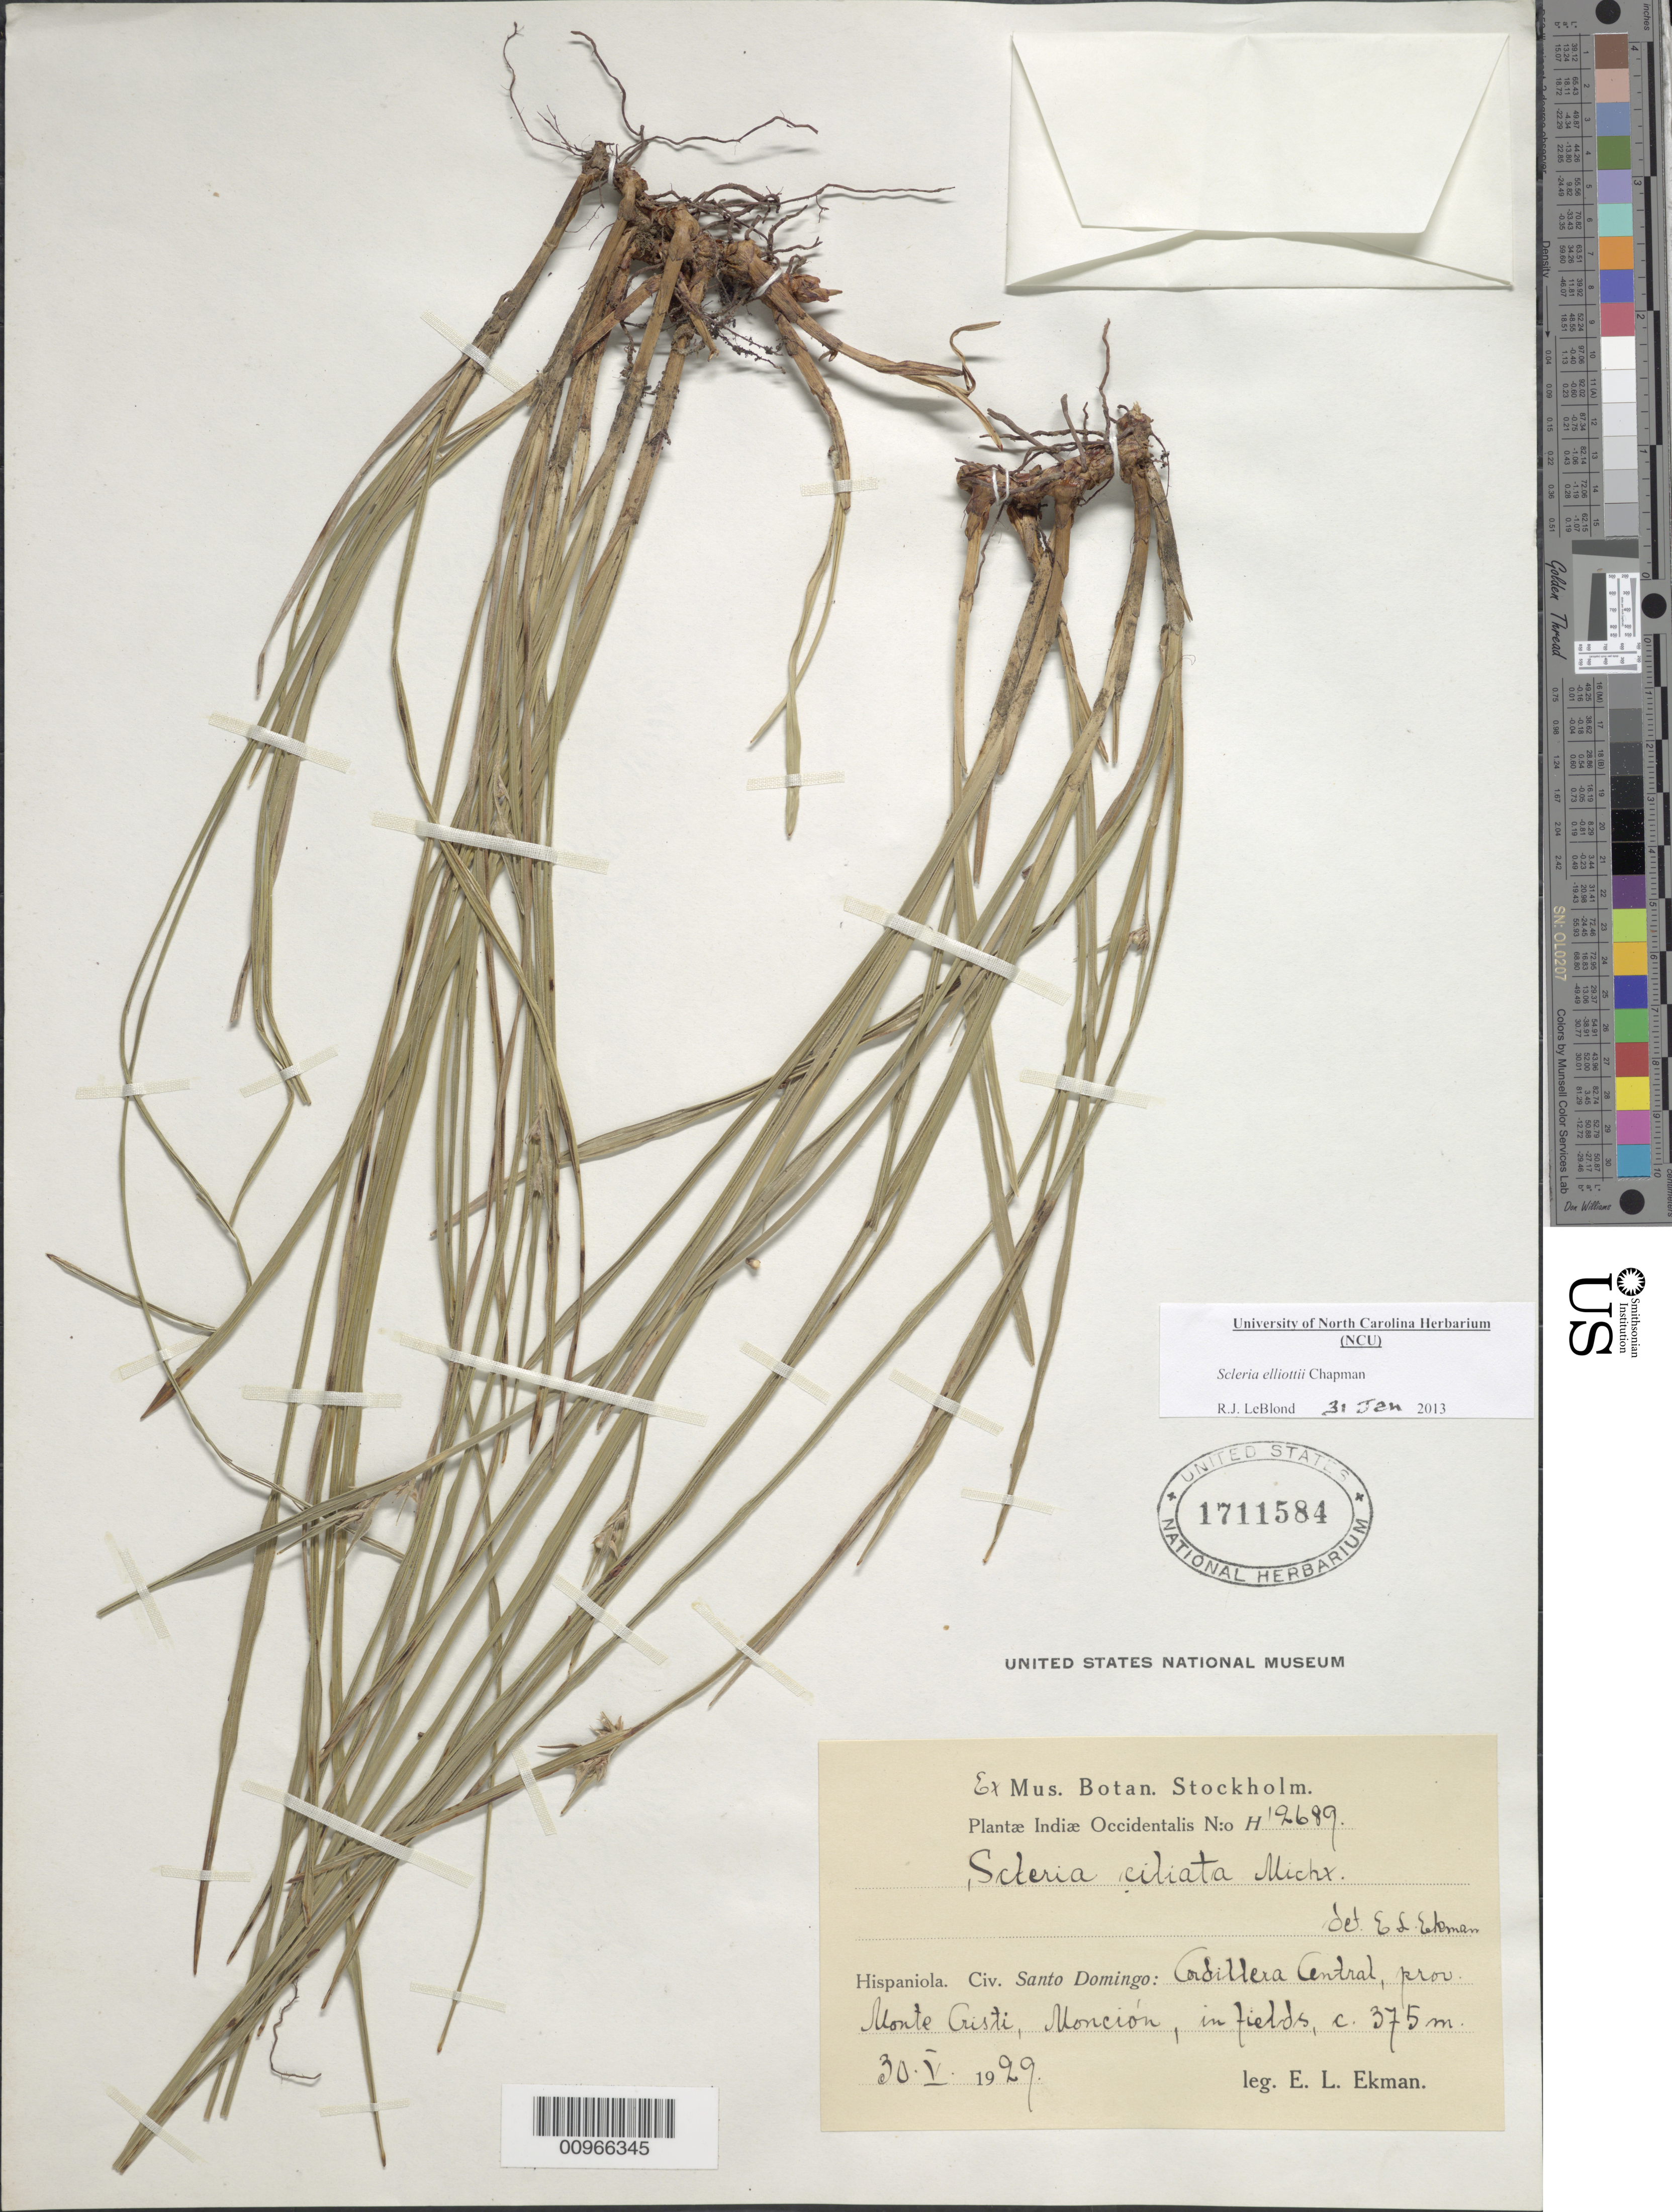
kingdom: Plantae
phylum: Tracheophyta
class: Liliopsida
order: Poales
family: Cyperaceae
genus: Scleria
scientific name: Scleria ciliata var. ciliata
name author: Michx.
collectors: E. L. Ekman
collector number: H 12689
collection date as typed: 30 May 1929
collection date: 1929-05-30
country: Dominican Republic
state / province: Monte Cristi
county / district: Monción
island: Hispaniola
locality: Cordillera Central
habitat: In fields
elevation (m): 375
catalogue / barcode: US 1711584